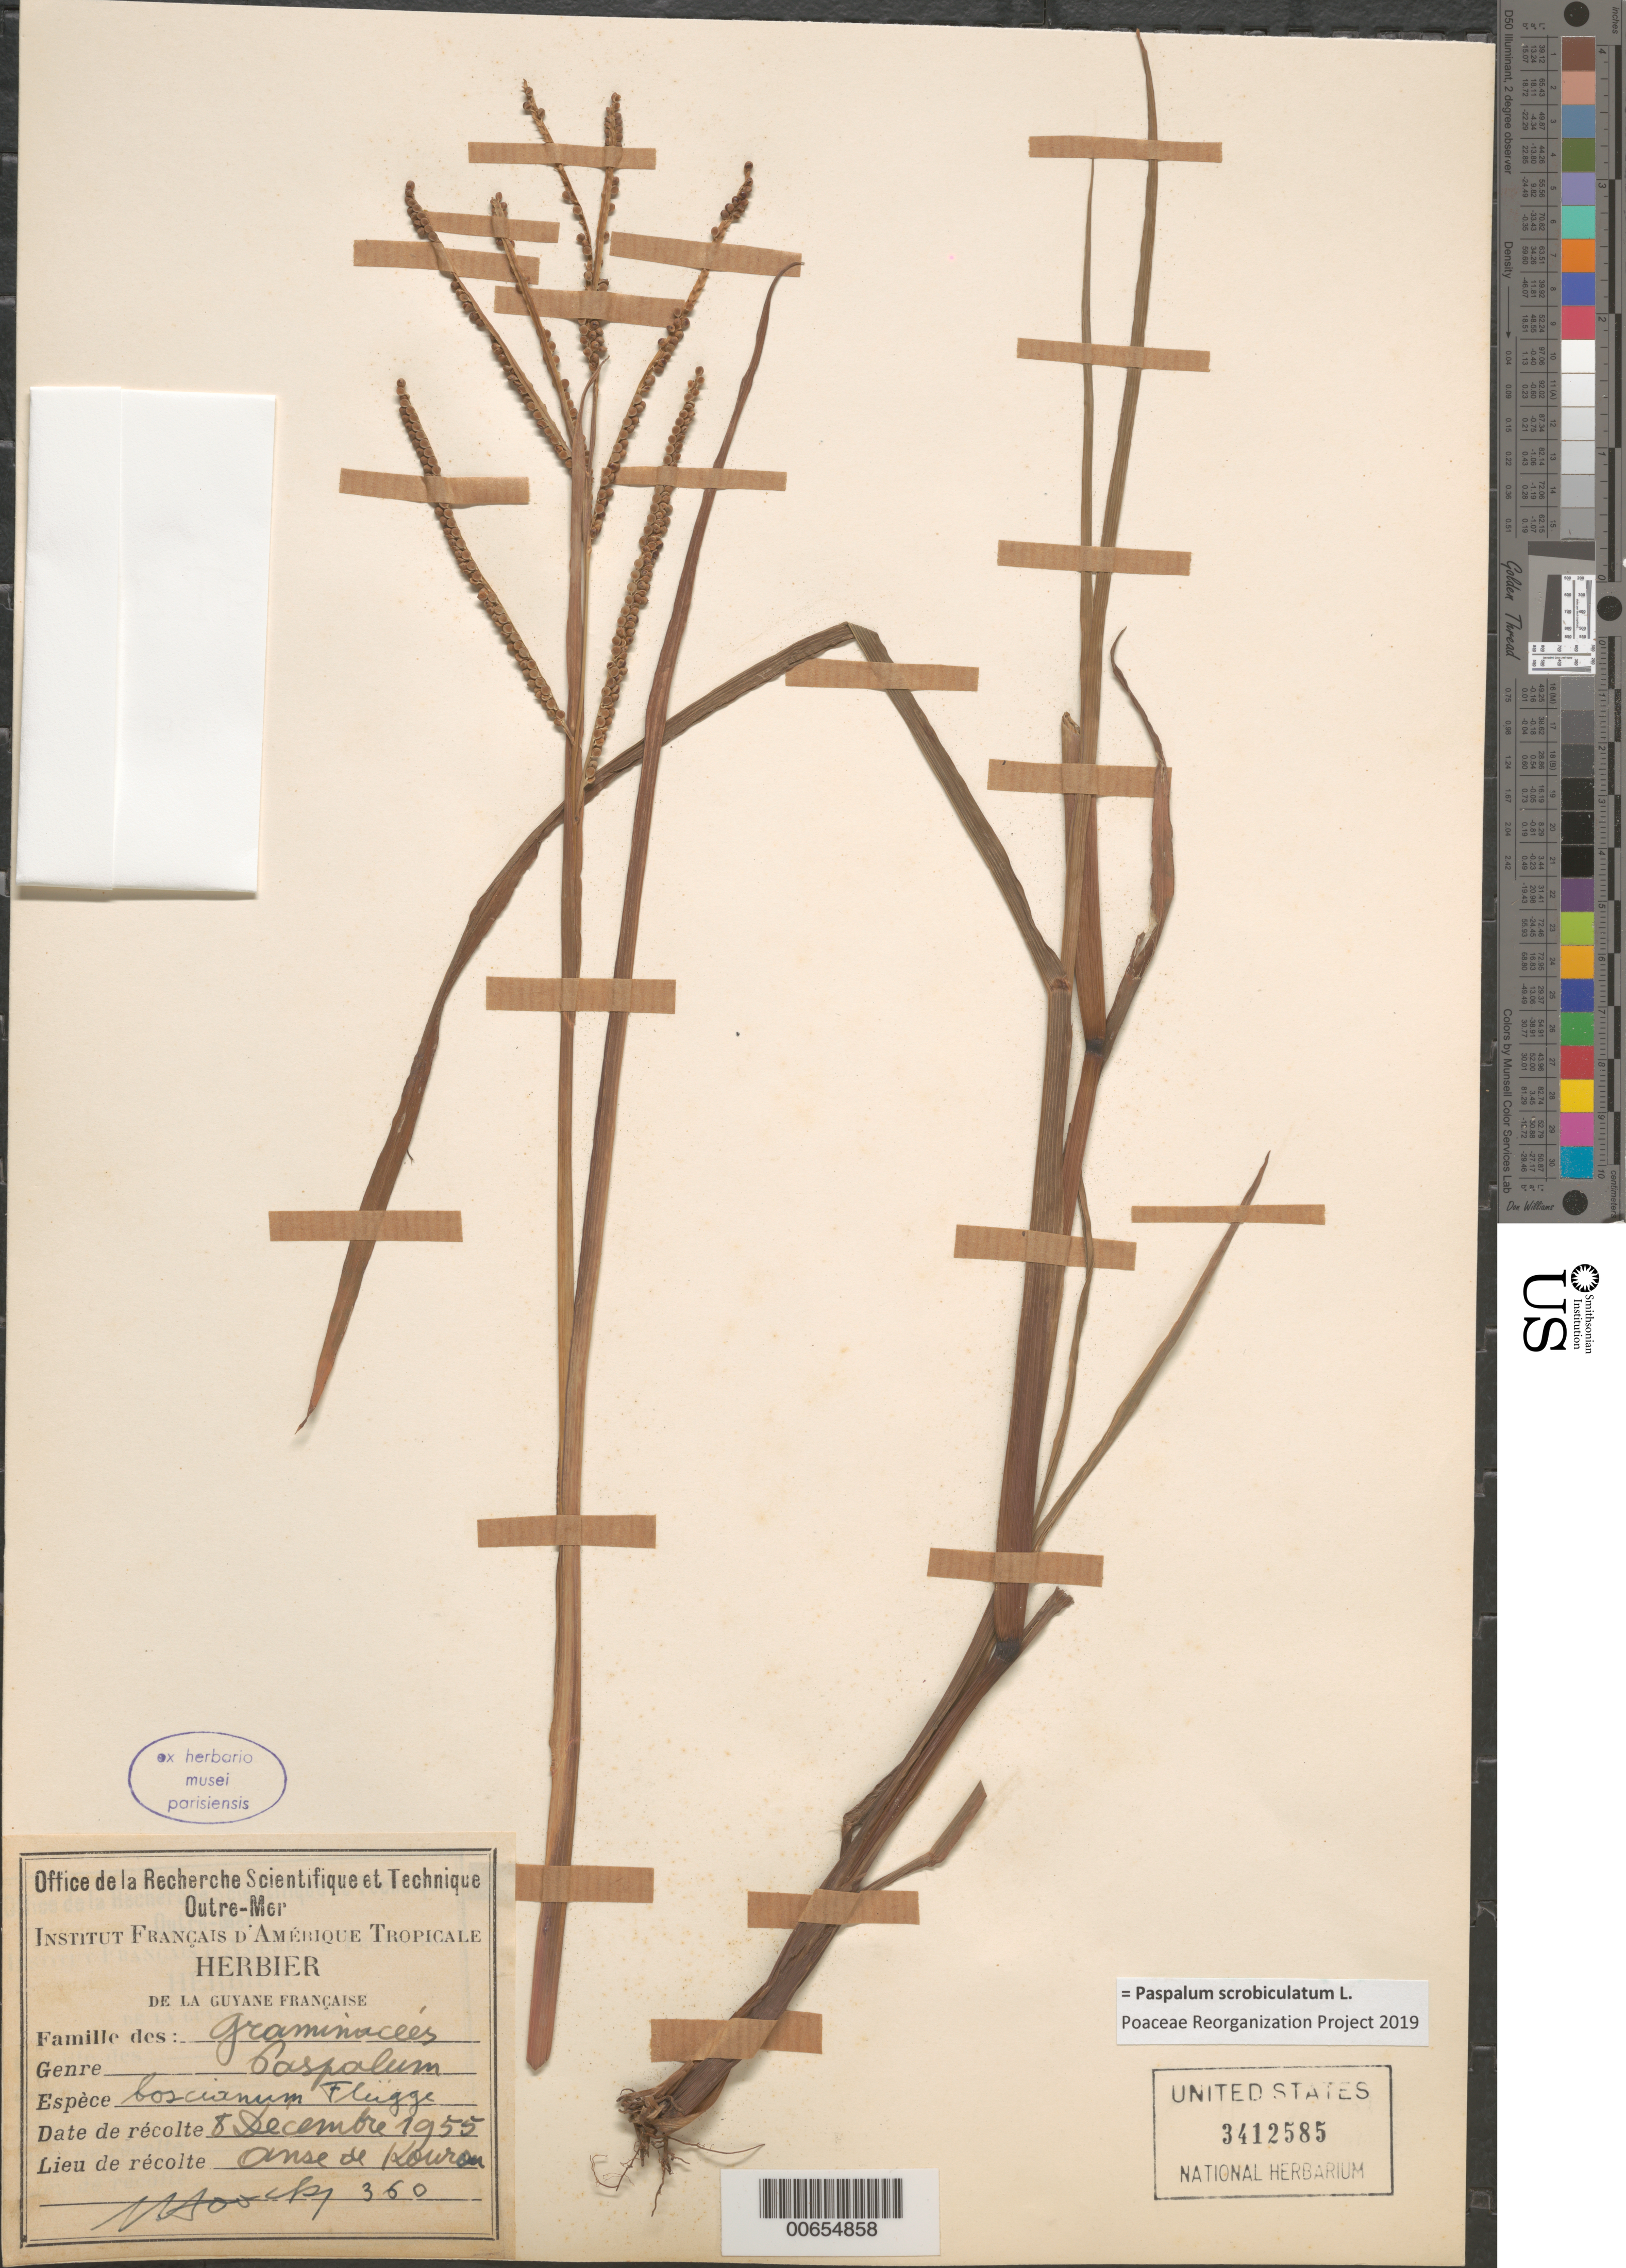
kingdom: Plantae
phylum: Tracheophyta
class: Liliopsida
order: Poales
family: Poaceae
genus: Paspalum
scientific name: Paspalum boscianum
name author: Flüggé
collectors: J. Hoock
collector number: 360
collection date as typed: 8-Dec-55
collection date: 1955-12-08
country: French Guiana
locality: Anse de Kourou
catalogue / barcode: US 3412585